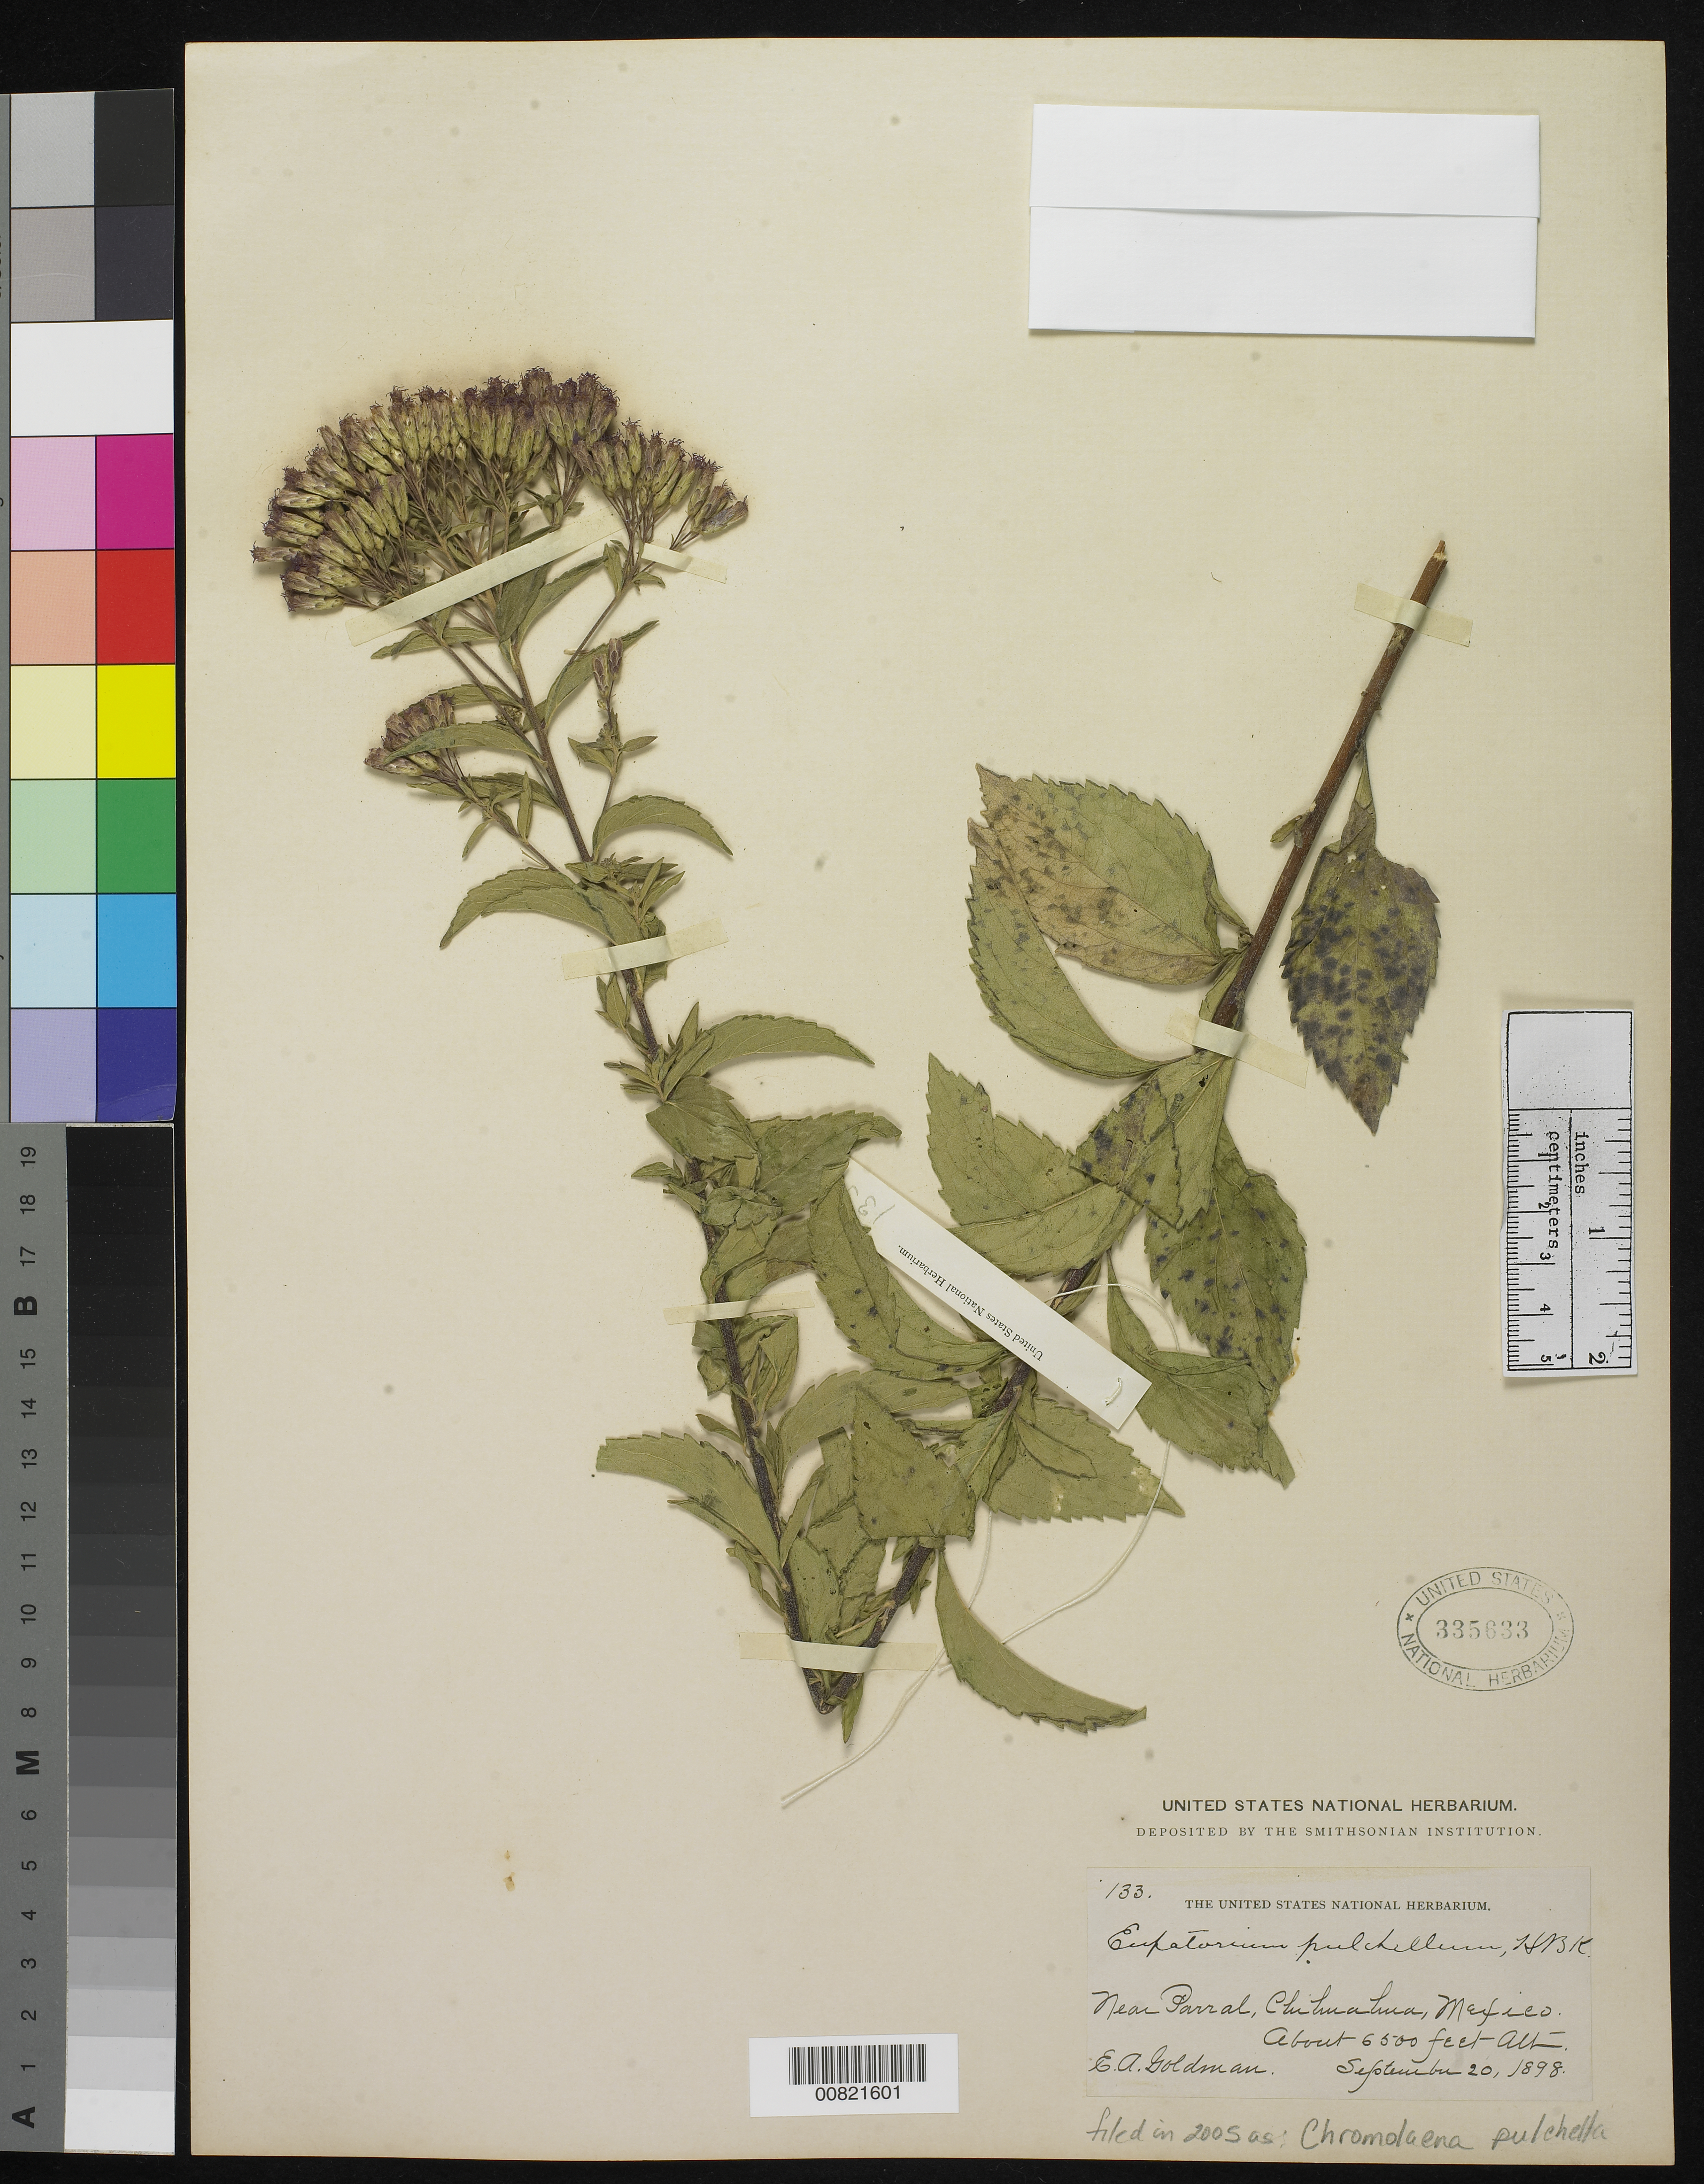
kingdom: Plantae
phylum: Tracheophyta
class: Magnoliopsida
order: Asterales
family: Asteraceae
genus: Chromolaena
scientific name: Chromolaena pulchella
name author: (Kunth) R.M. King & H. Rob.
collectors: E. A. Goldman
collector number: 133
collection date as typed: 20 Sep 1898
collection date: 1898-09-20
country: Mexico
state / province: Chihuahua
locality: Near Parral, Chihuahua.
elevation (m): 1981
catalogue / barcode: US 335633